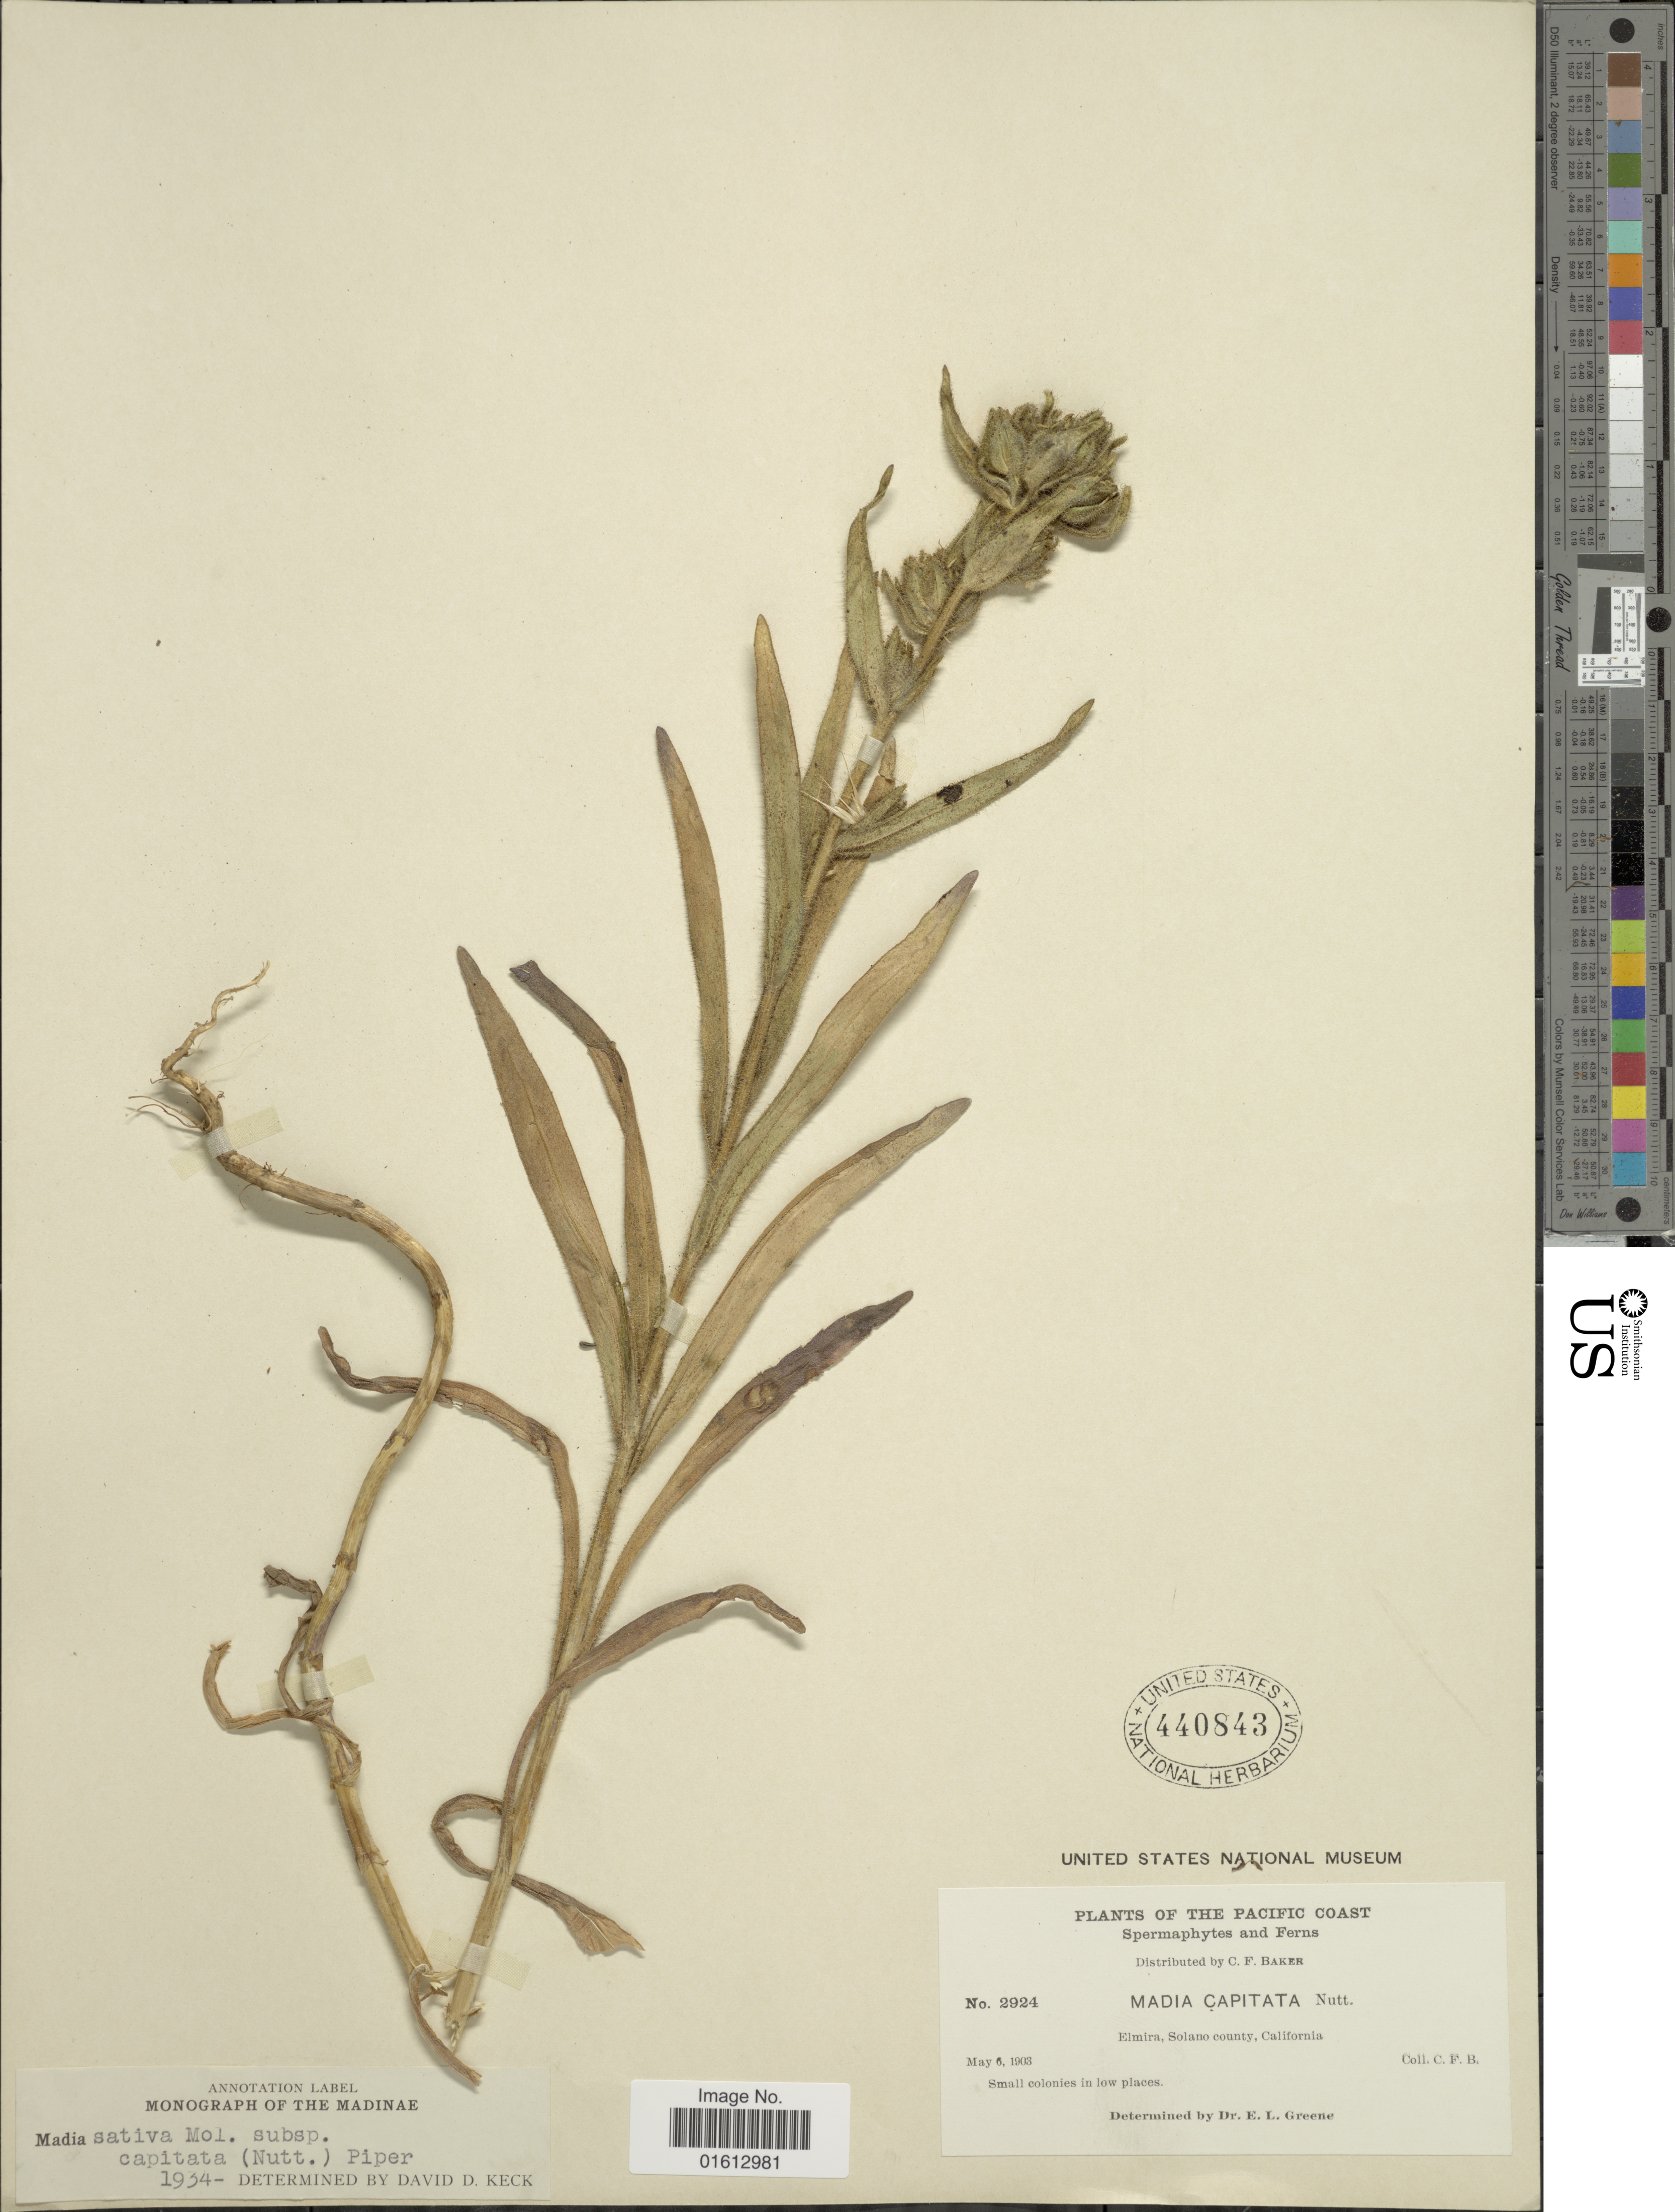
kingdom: Plantae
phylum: Tracheophyta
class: Magnoliopsida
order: Asterales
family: Asteraceae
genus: Madia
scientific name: Madia sativa subsp. capitata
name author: (Nutt.) Piper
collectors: C. F. Baker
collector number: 2924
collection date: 1903-05-06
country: United States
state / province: California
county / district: Solano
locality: California, The Pacific Coast, Elmira, Solano county, small colonies in low places.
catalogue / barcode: US 440843